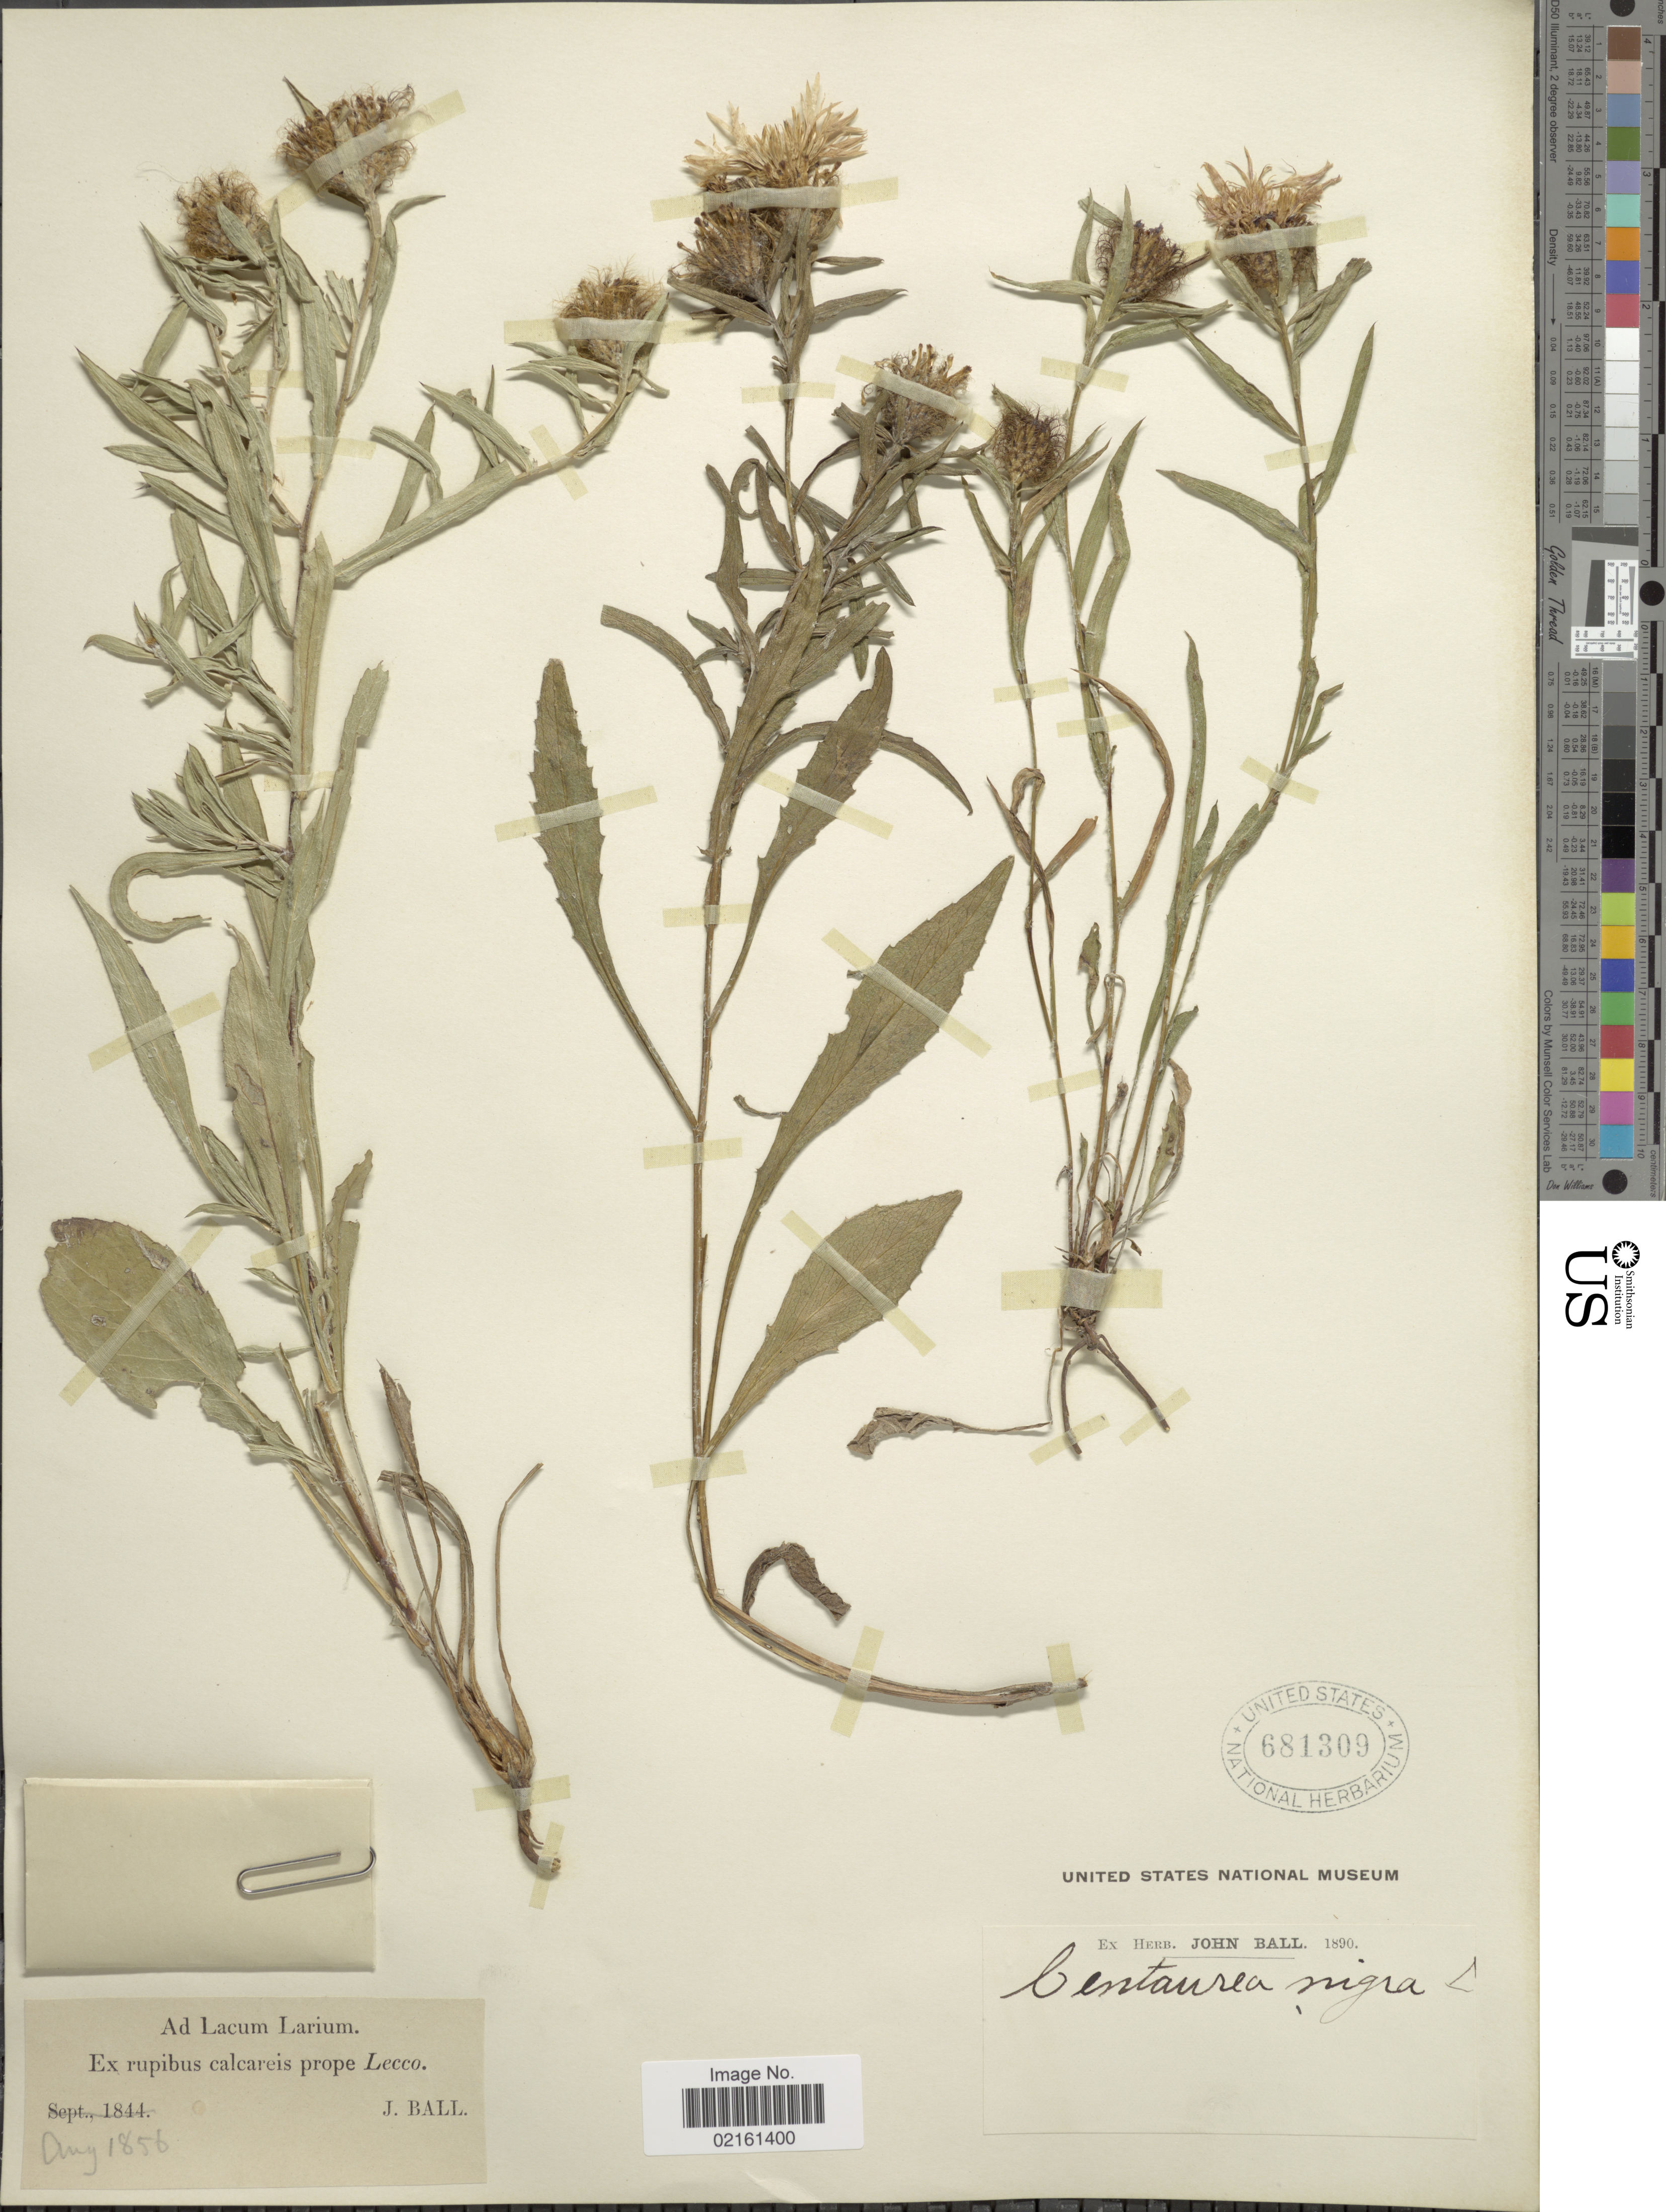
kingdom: Plantae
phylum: Tracheophyta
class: Magnoliopsida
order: Asterales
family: Asteraceae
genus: Centaurea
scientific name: Centaurea nigra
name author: L.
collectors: J. Ball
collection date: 1856-08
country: Italy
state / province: Lombardy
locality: Ad Lacum Larium, Prope Lecco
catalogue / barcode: US 681309